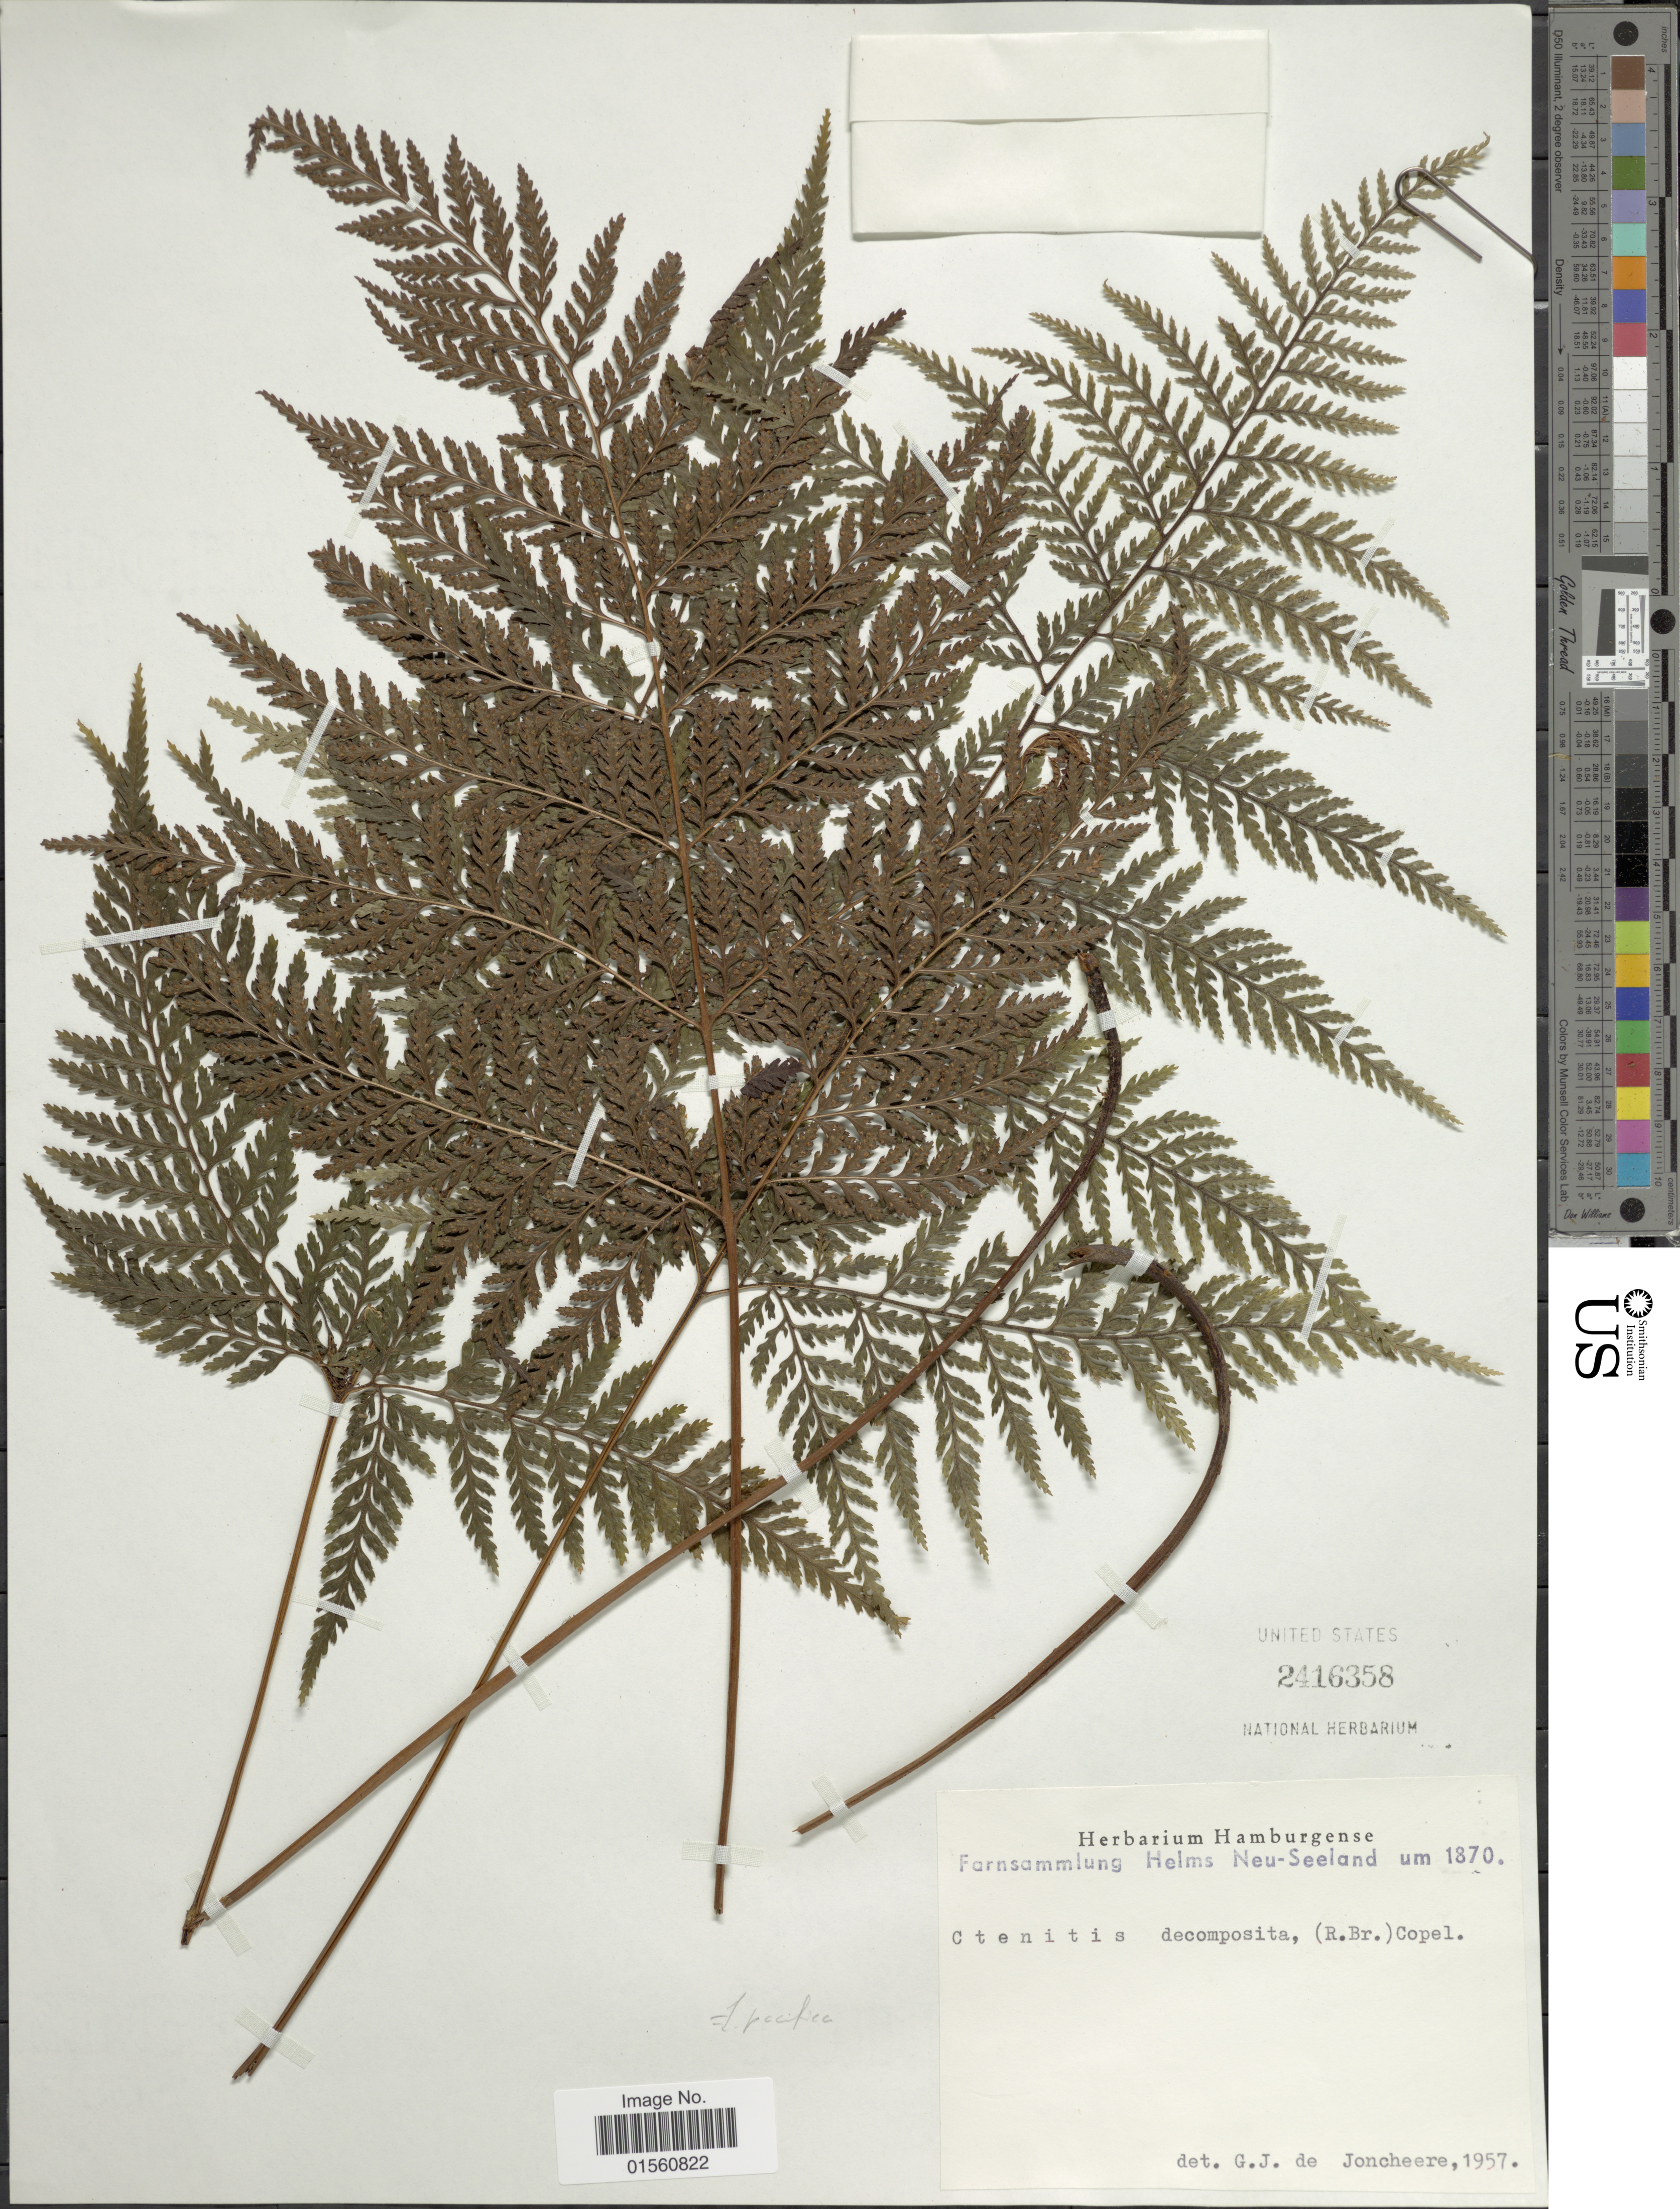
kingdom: Plantae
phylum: Tracheophyta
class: Polypodiopsida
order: Polypodiales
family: Dryopteridaceae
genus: Parapolystichum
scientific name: Parapolystichum pacificum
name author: (Tind.) J.J.S. Gardner & Nagalingum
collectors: Helms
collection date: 1870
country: New Zealand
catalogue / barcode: US 2416358